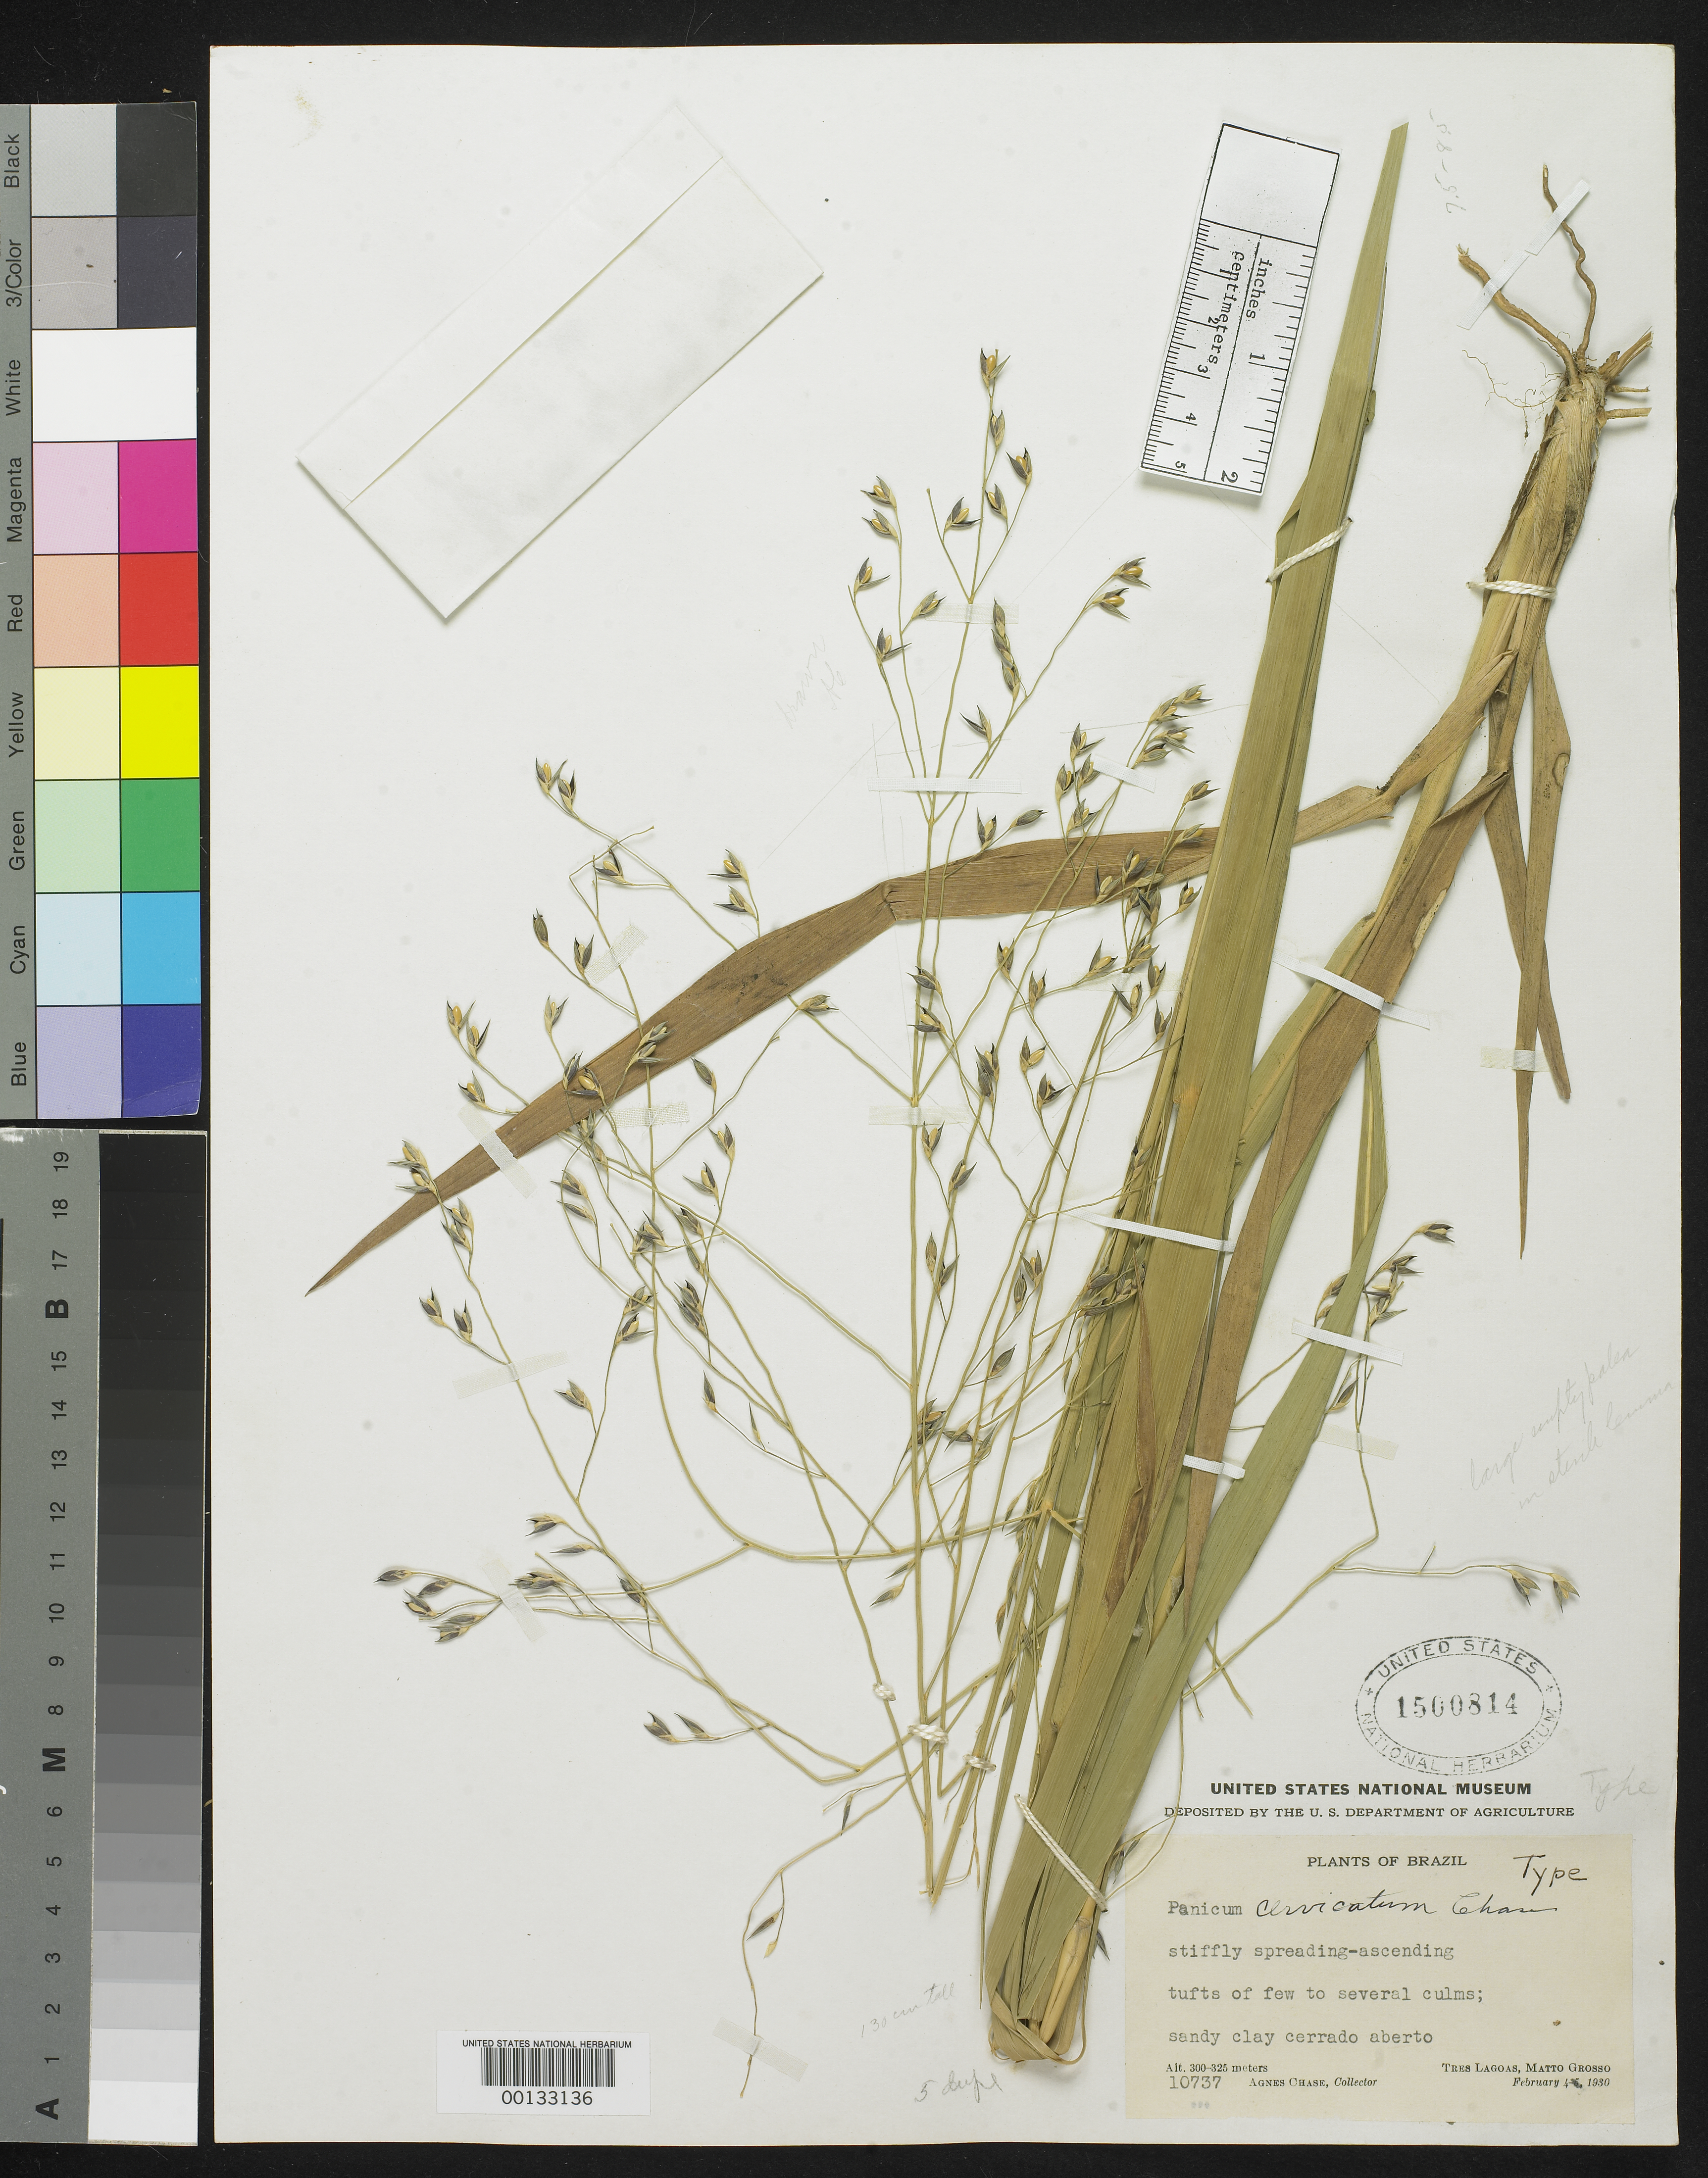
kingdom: Plantae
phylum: Tracheophyta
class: Liliopsida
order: Poales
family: Poaceae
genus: Panicum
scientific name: Panicum cervicatum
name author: Chase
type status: Holotype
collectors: A. Chase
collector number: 10737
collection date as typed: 04 Feb 1930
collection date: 1930-02-04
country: Brazil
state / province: Mato Grosso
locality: Tres Lagoas.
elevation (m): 300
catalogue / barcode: US 1500814